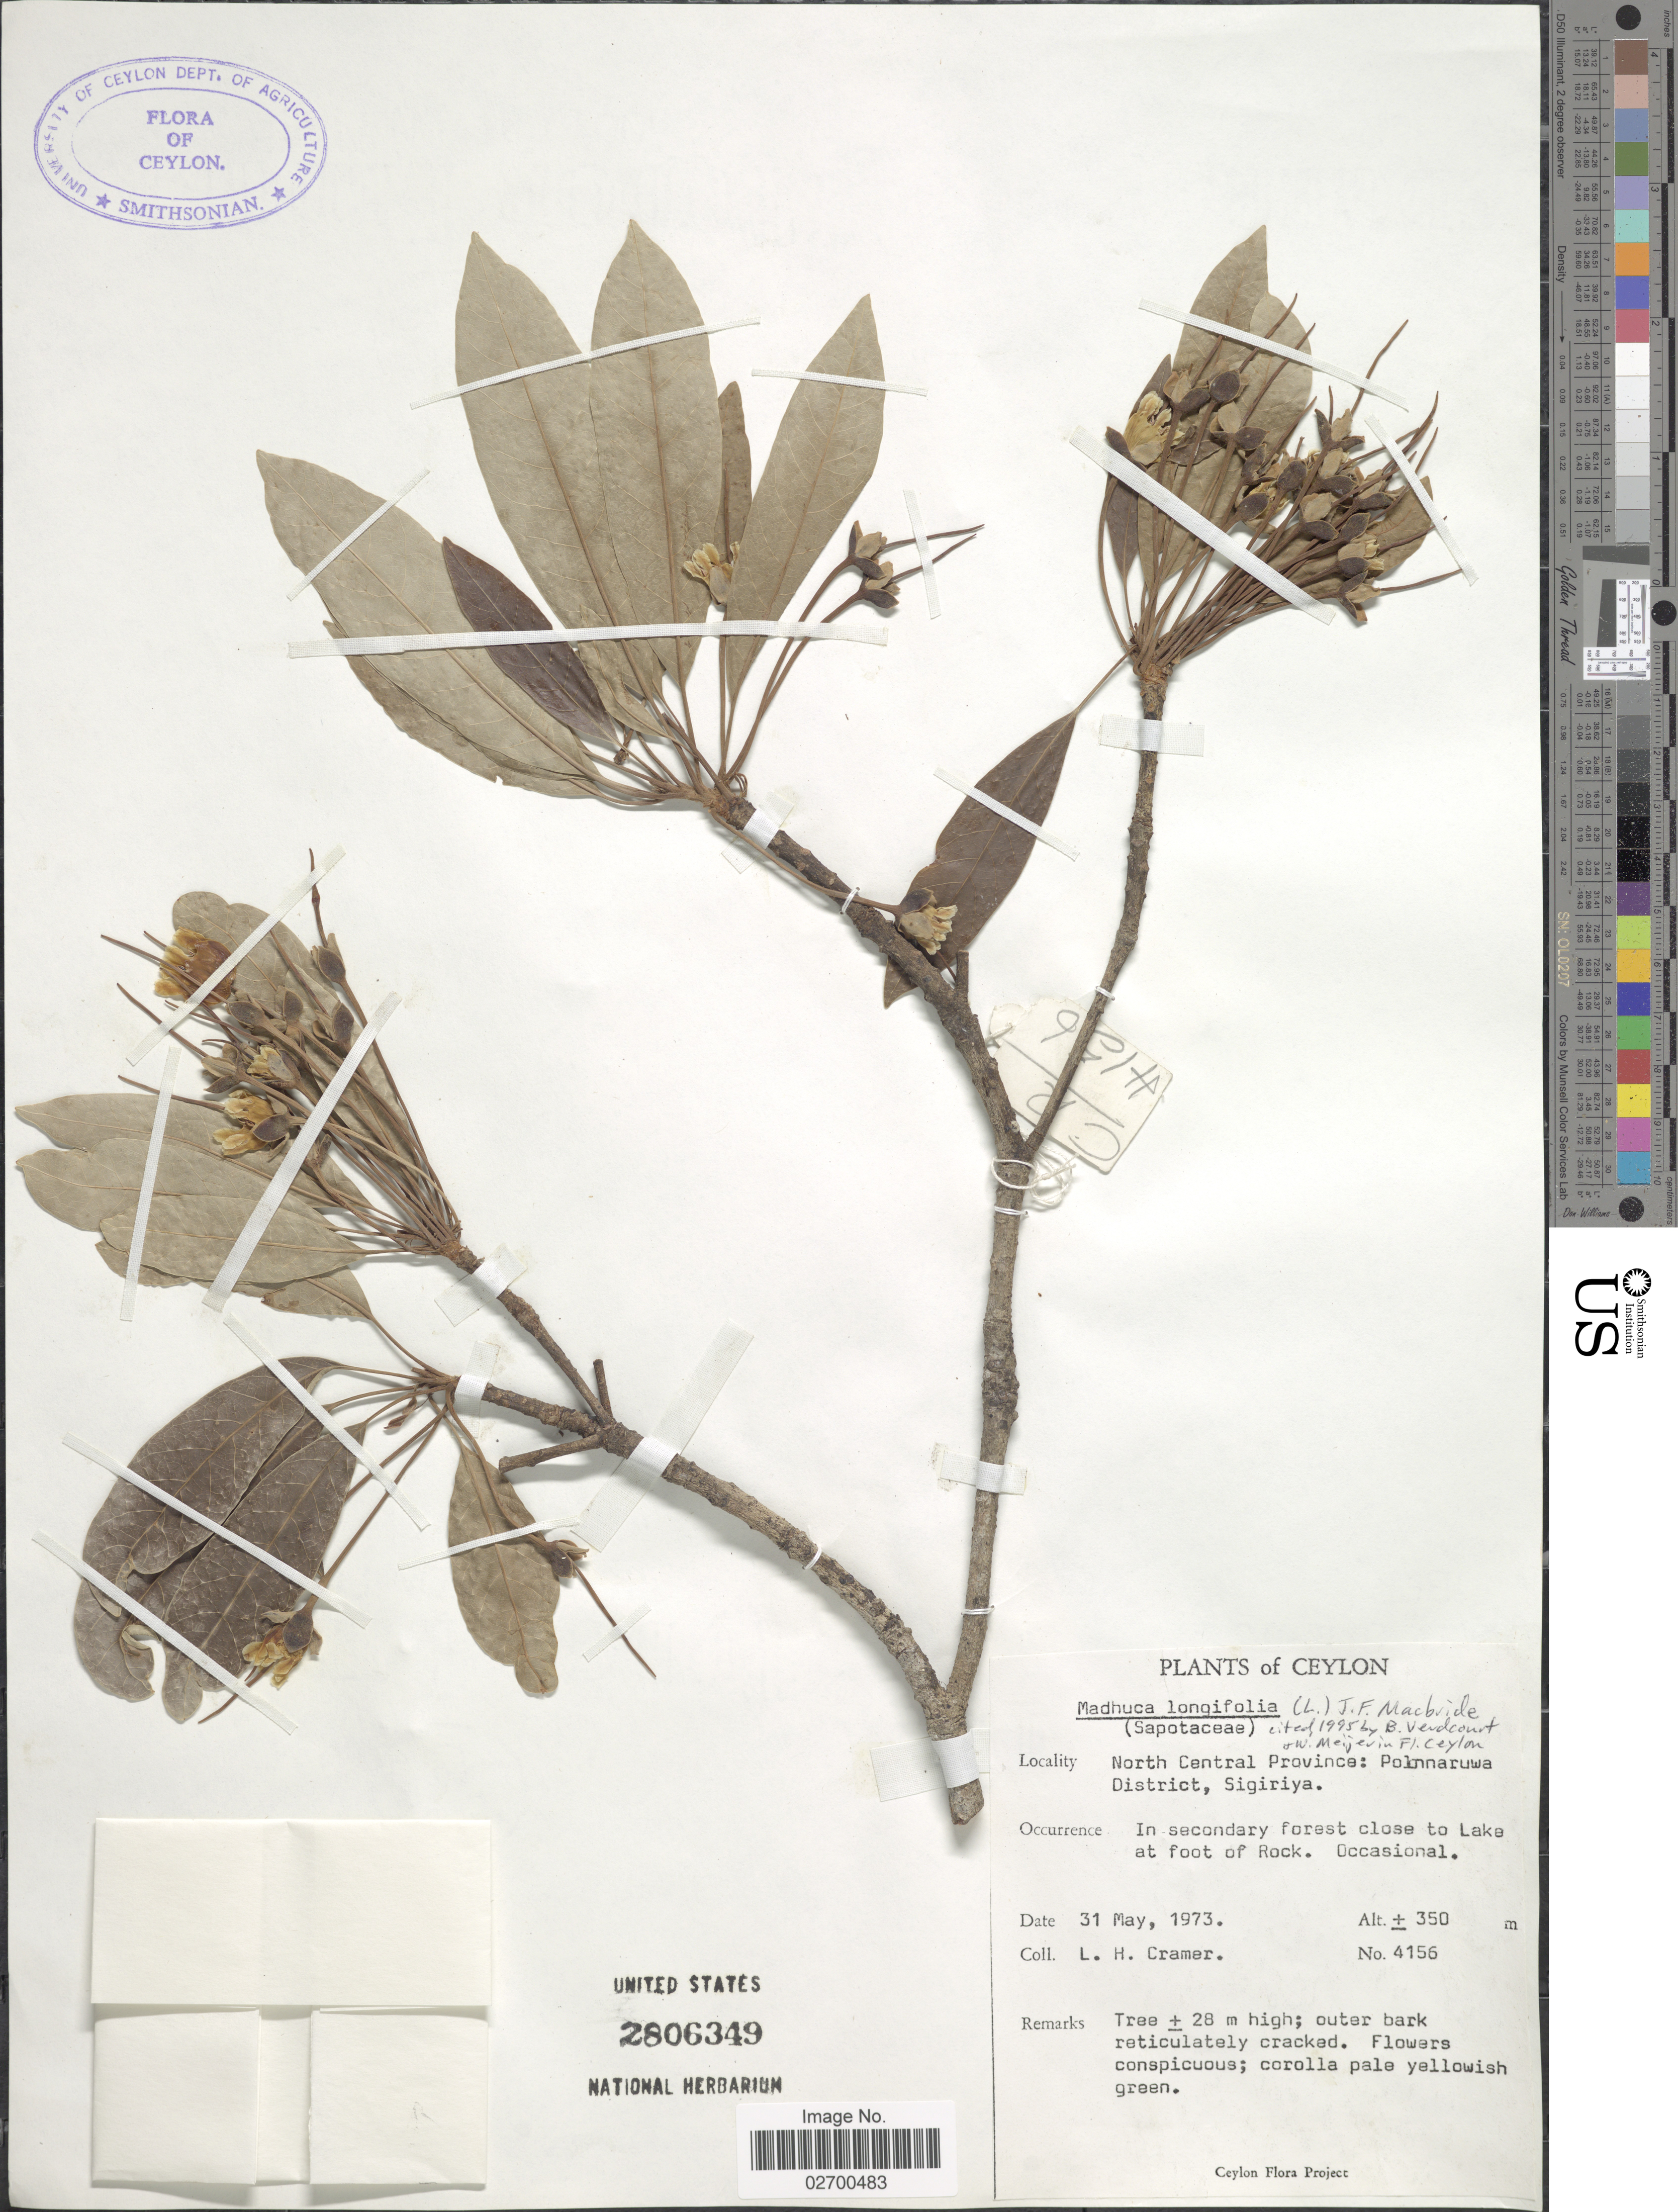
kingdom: Plantae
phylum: Tracheophyta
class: Magnoliopsida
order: Ericales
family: Sapotaceae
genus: Madhuca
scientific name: Madhuca longifolia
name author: (J. Koenig ex L.) J.F. Macbr.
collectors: L. H. Cramer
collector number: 4156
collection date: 1973-05-31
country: Sri Lanka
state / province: North Central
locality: Ceylon. Polnnaruwa District, Sigiriya. In secondary forest close to Lake at foot of Rock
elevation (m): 350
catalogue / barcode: US 2806349